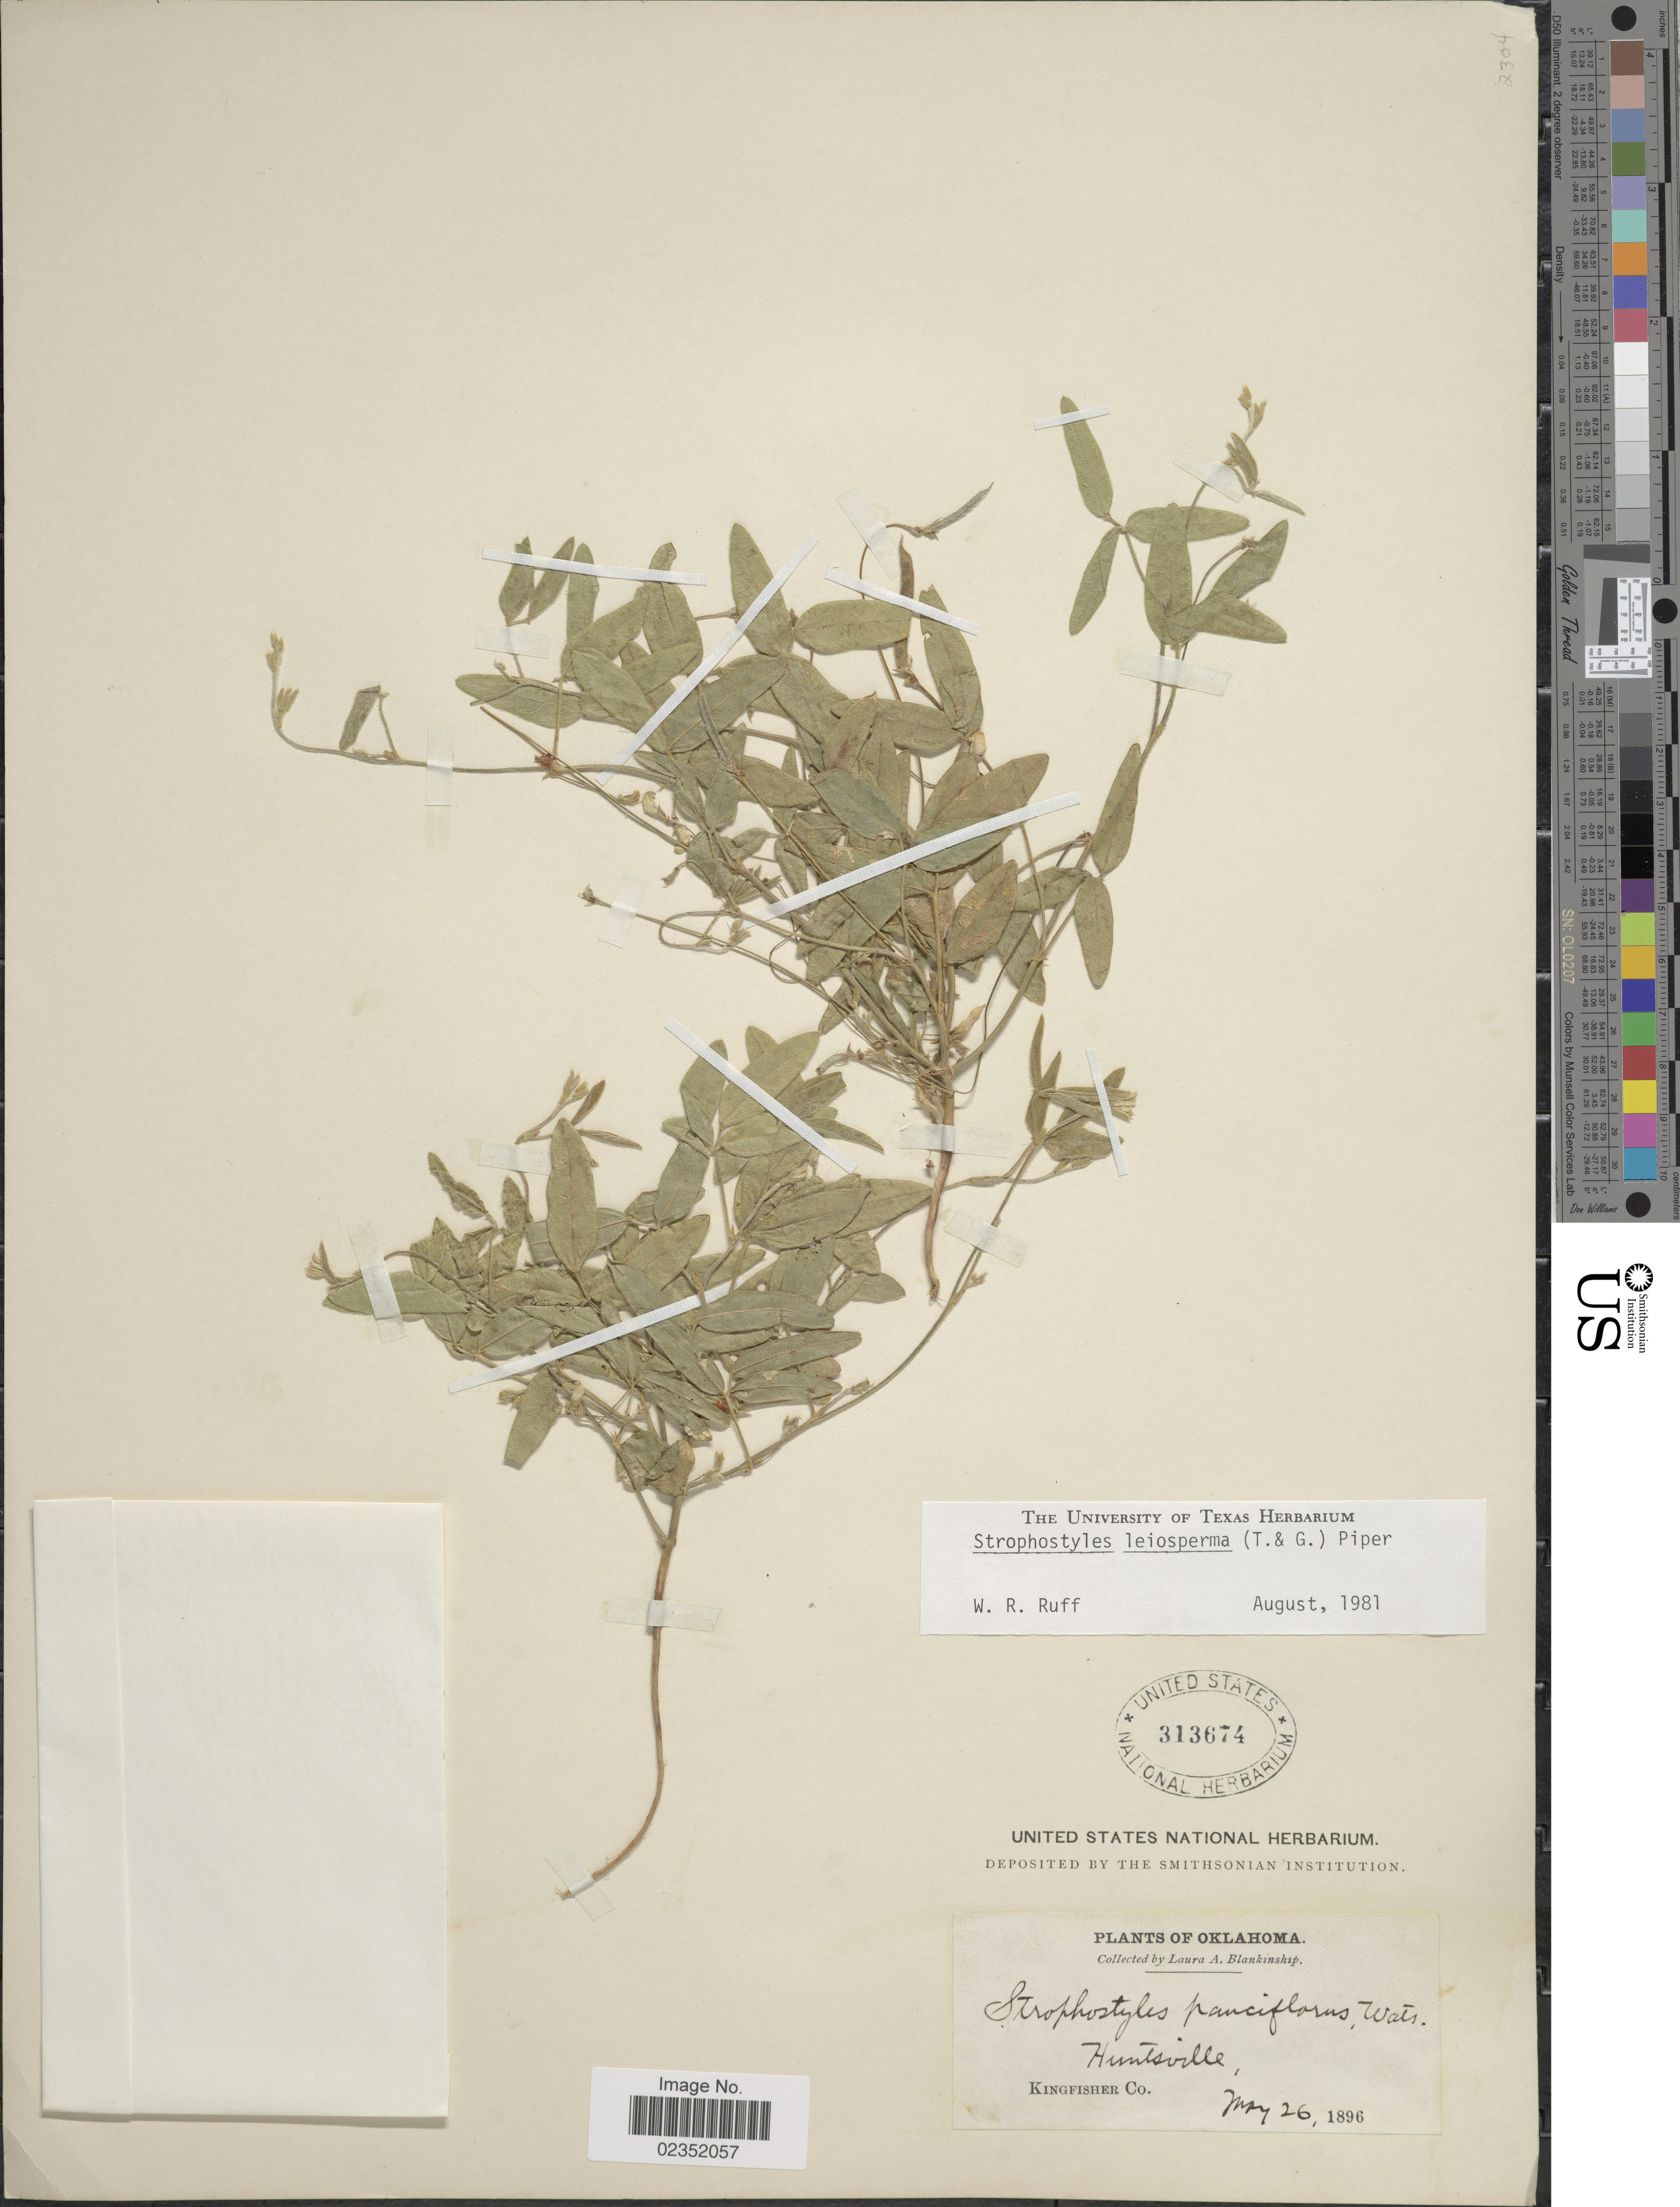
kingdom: Plantae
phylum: Tracheophyta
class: Magnoliopsida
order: Fabales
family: Fabaceae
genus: Strophostyles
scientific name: Strophostyles leiosperma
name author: (Torr. & A. Gray) Piper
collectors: L. A. Blankinship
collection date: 1896-05-26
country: United States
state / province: Oklahoma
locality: Huntsville, Kingfisher Co.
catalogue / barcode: US 313674